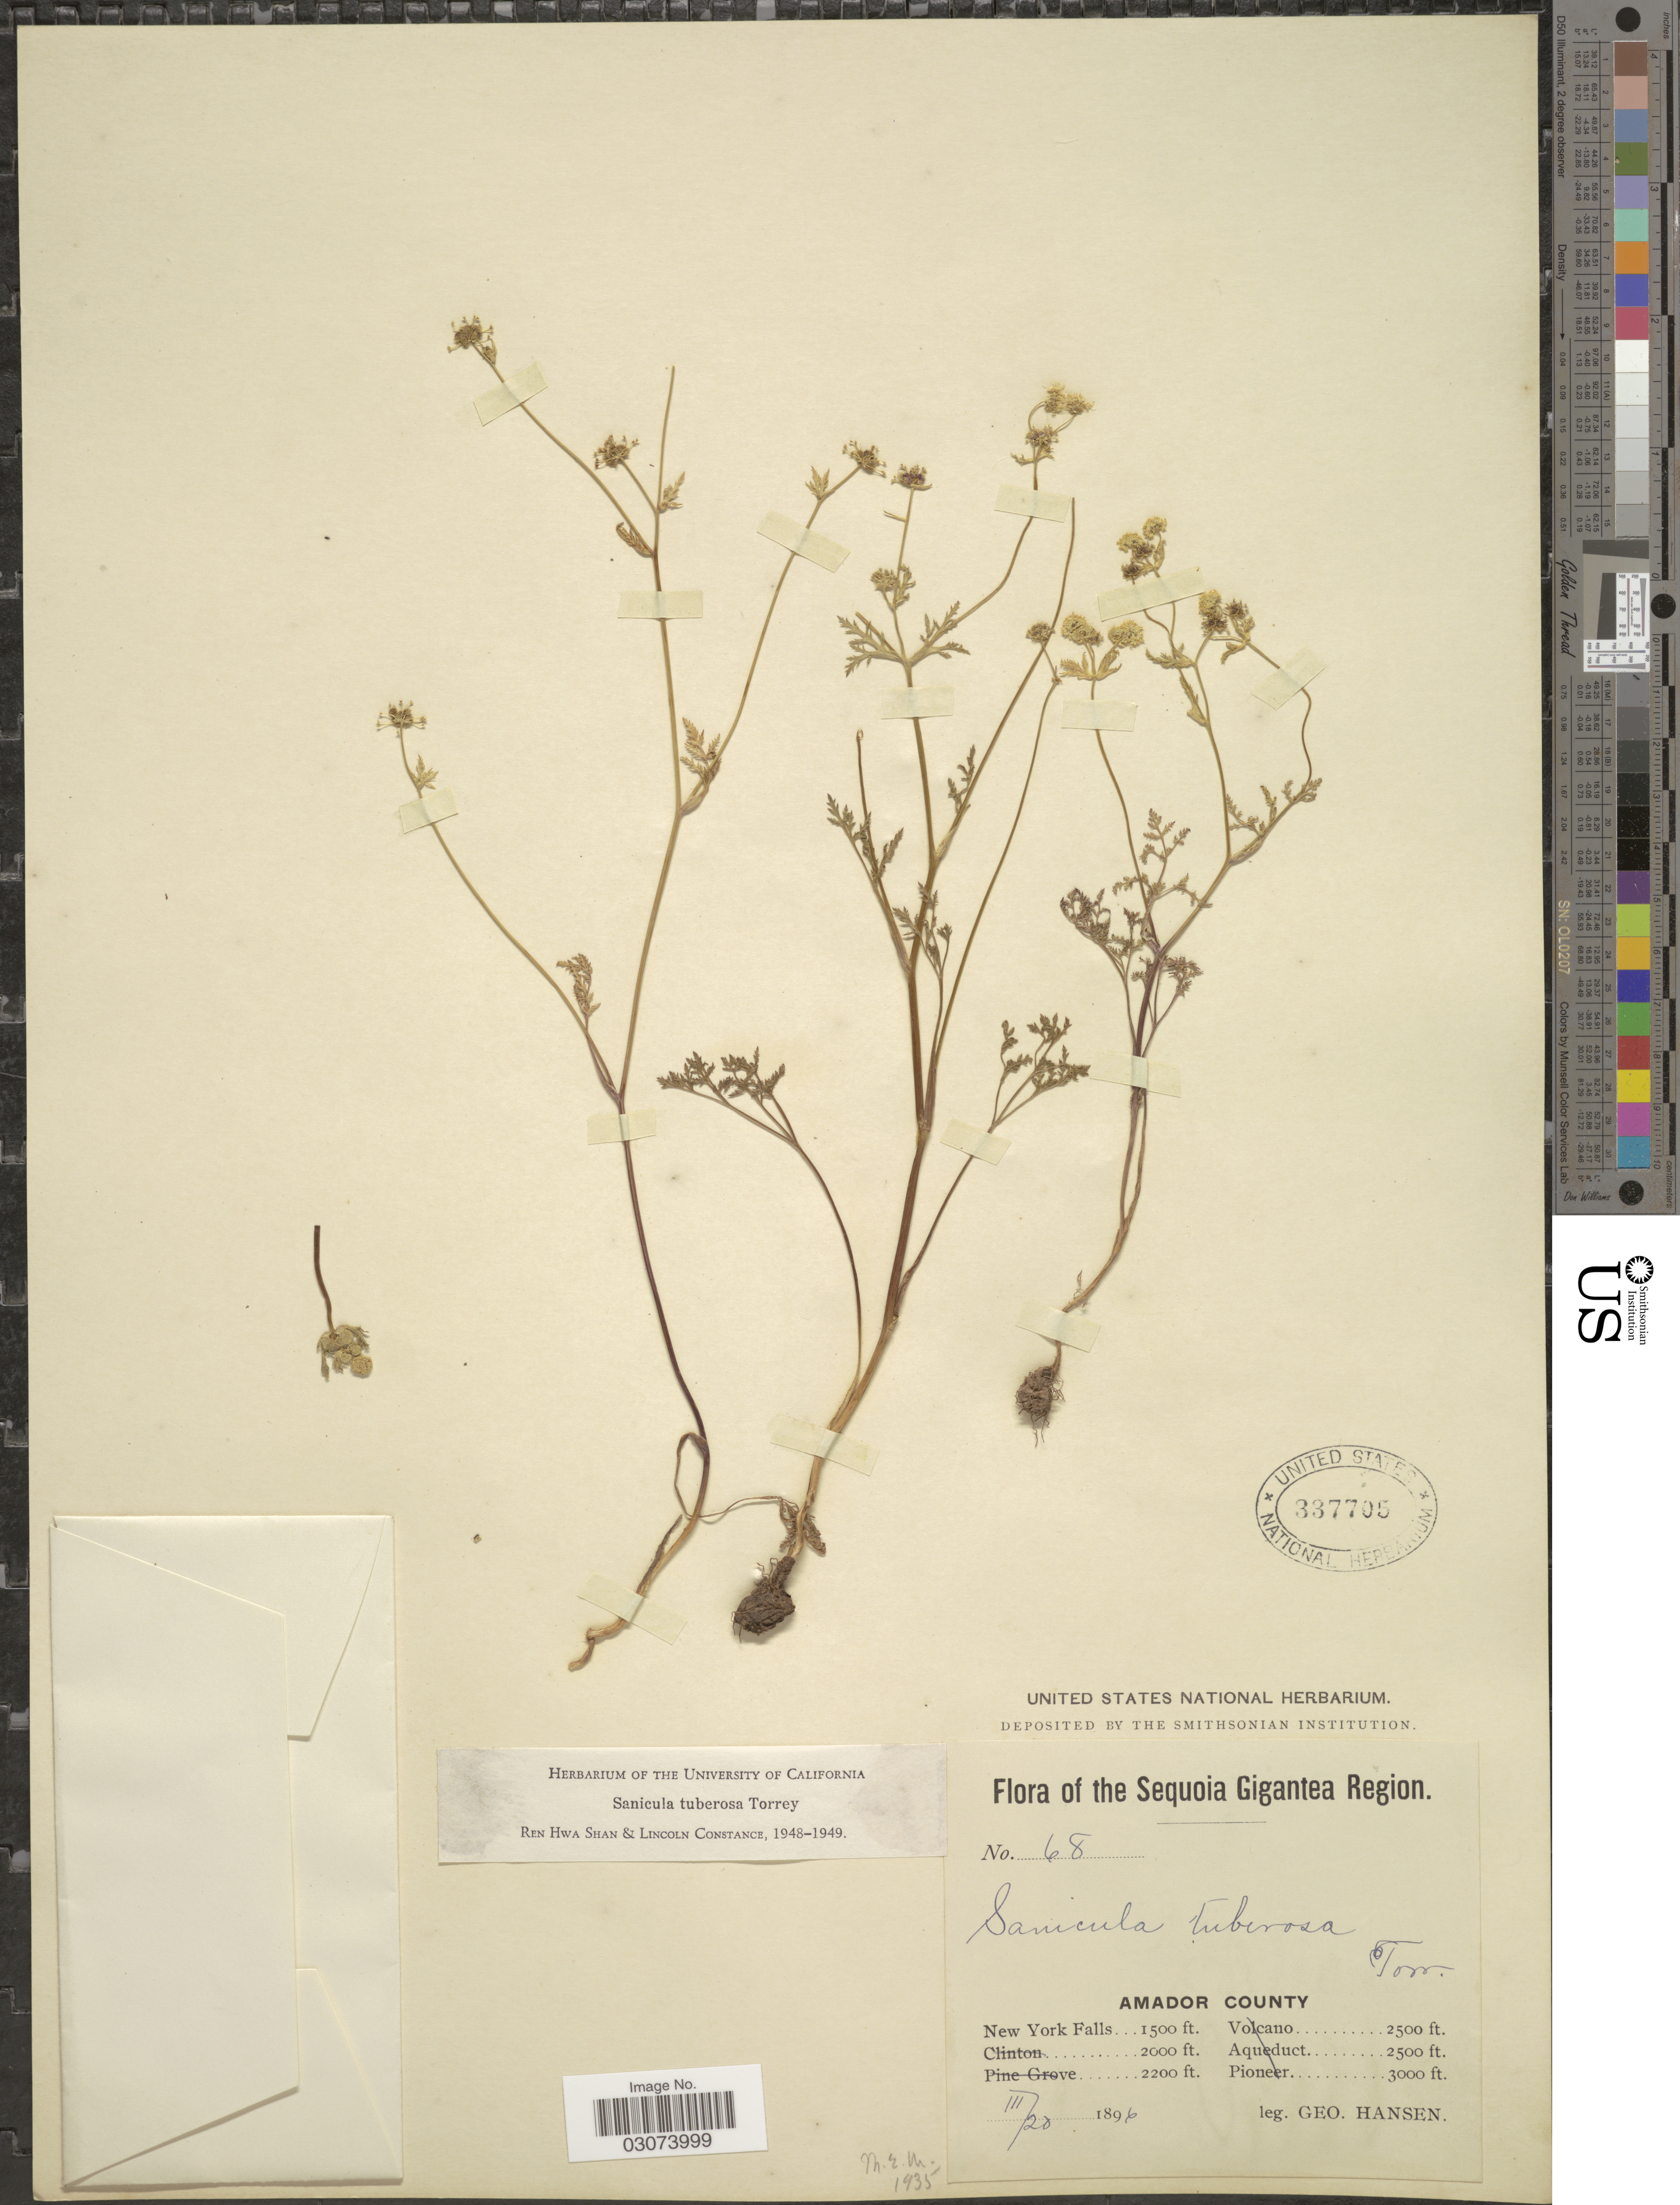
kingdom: Plantae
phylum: Tracheophyta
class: Magnoliopsida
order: Apiales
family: Apiaceae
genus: Sanicula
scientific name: Sanicula tuberosa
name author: Torr.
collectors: G. Hansen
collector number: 68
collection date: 1896-03-20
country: United States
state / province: California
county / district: Amador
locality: Sequoia Gigantea Region. Amador County. New York Falls.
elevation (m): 457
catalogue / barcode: US 337705